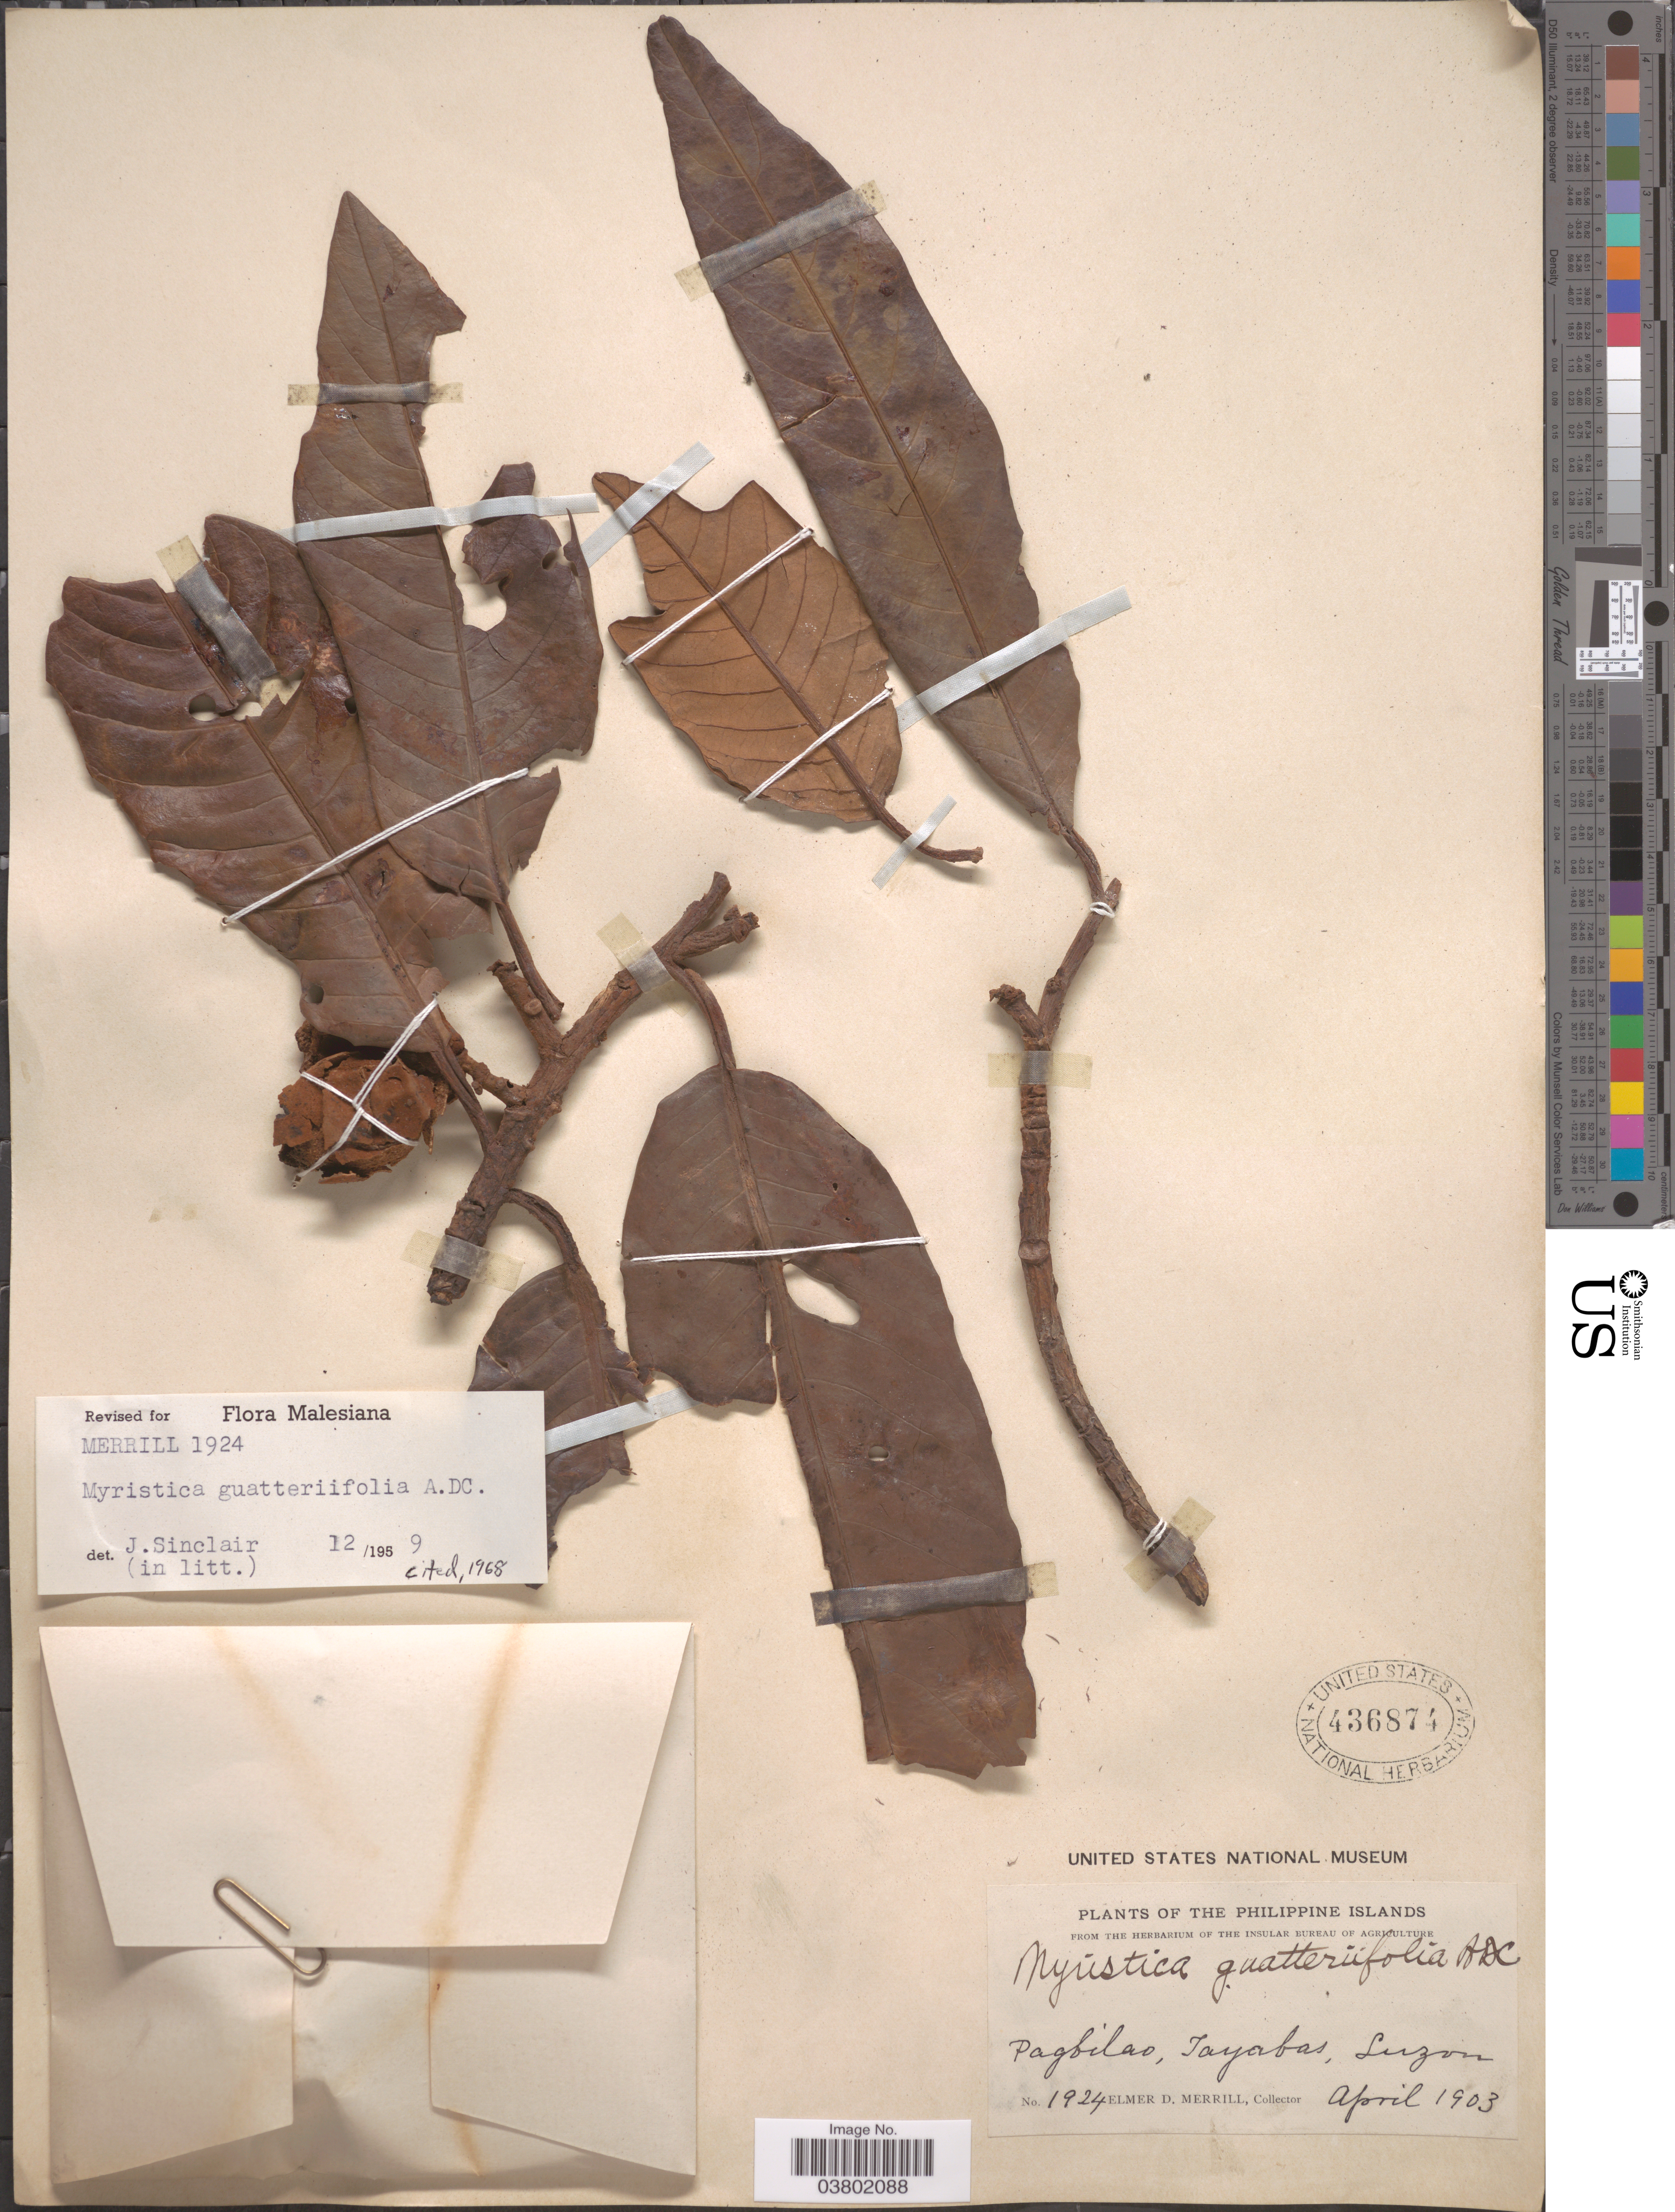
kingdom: Plantae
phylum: Tracheophyta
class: Magnoliopsida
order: Magnoliales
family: Myristicaceae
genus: Myristica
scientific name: Myristica guatteriifolia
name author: A. DC.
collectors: E. D. Merrill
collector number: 1924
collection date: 1903-04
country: Philippines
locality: The Philippine Islands. Pagbilao, Tayabas, Luzon.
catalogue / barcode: US 436874